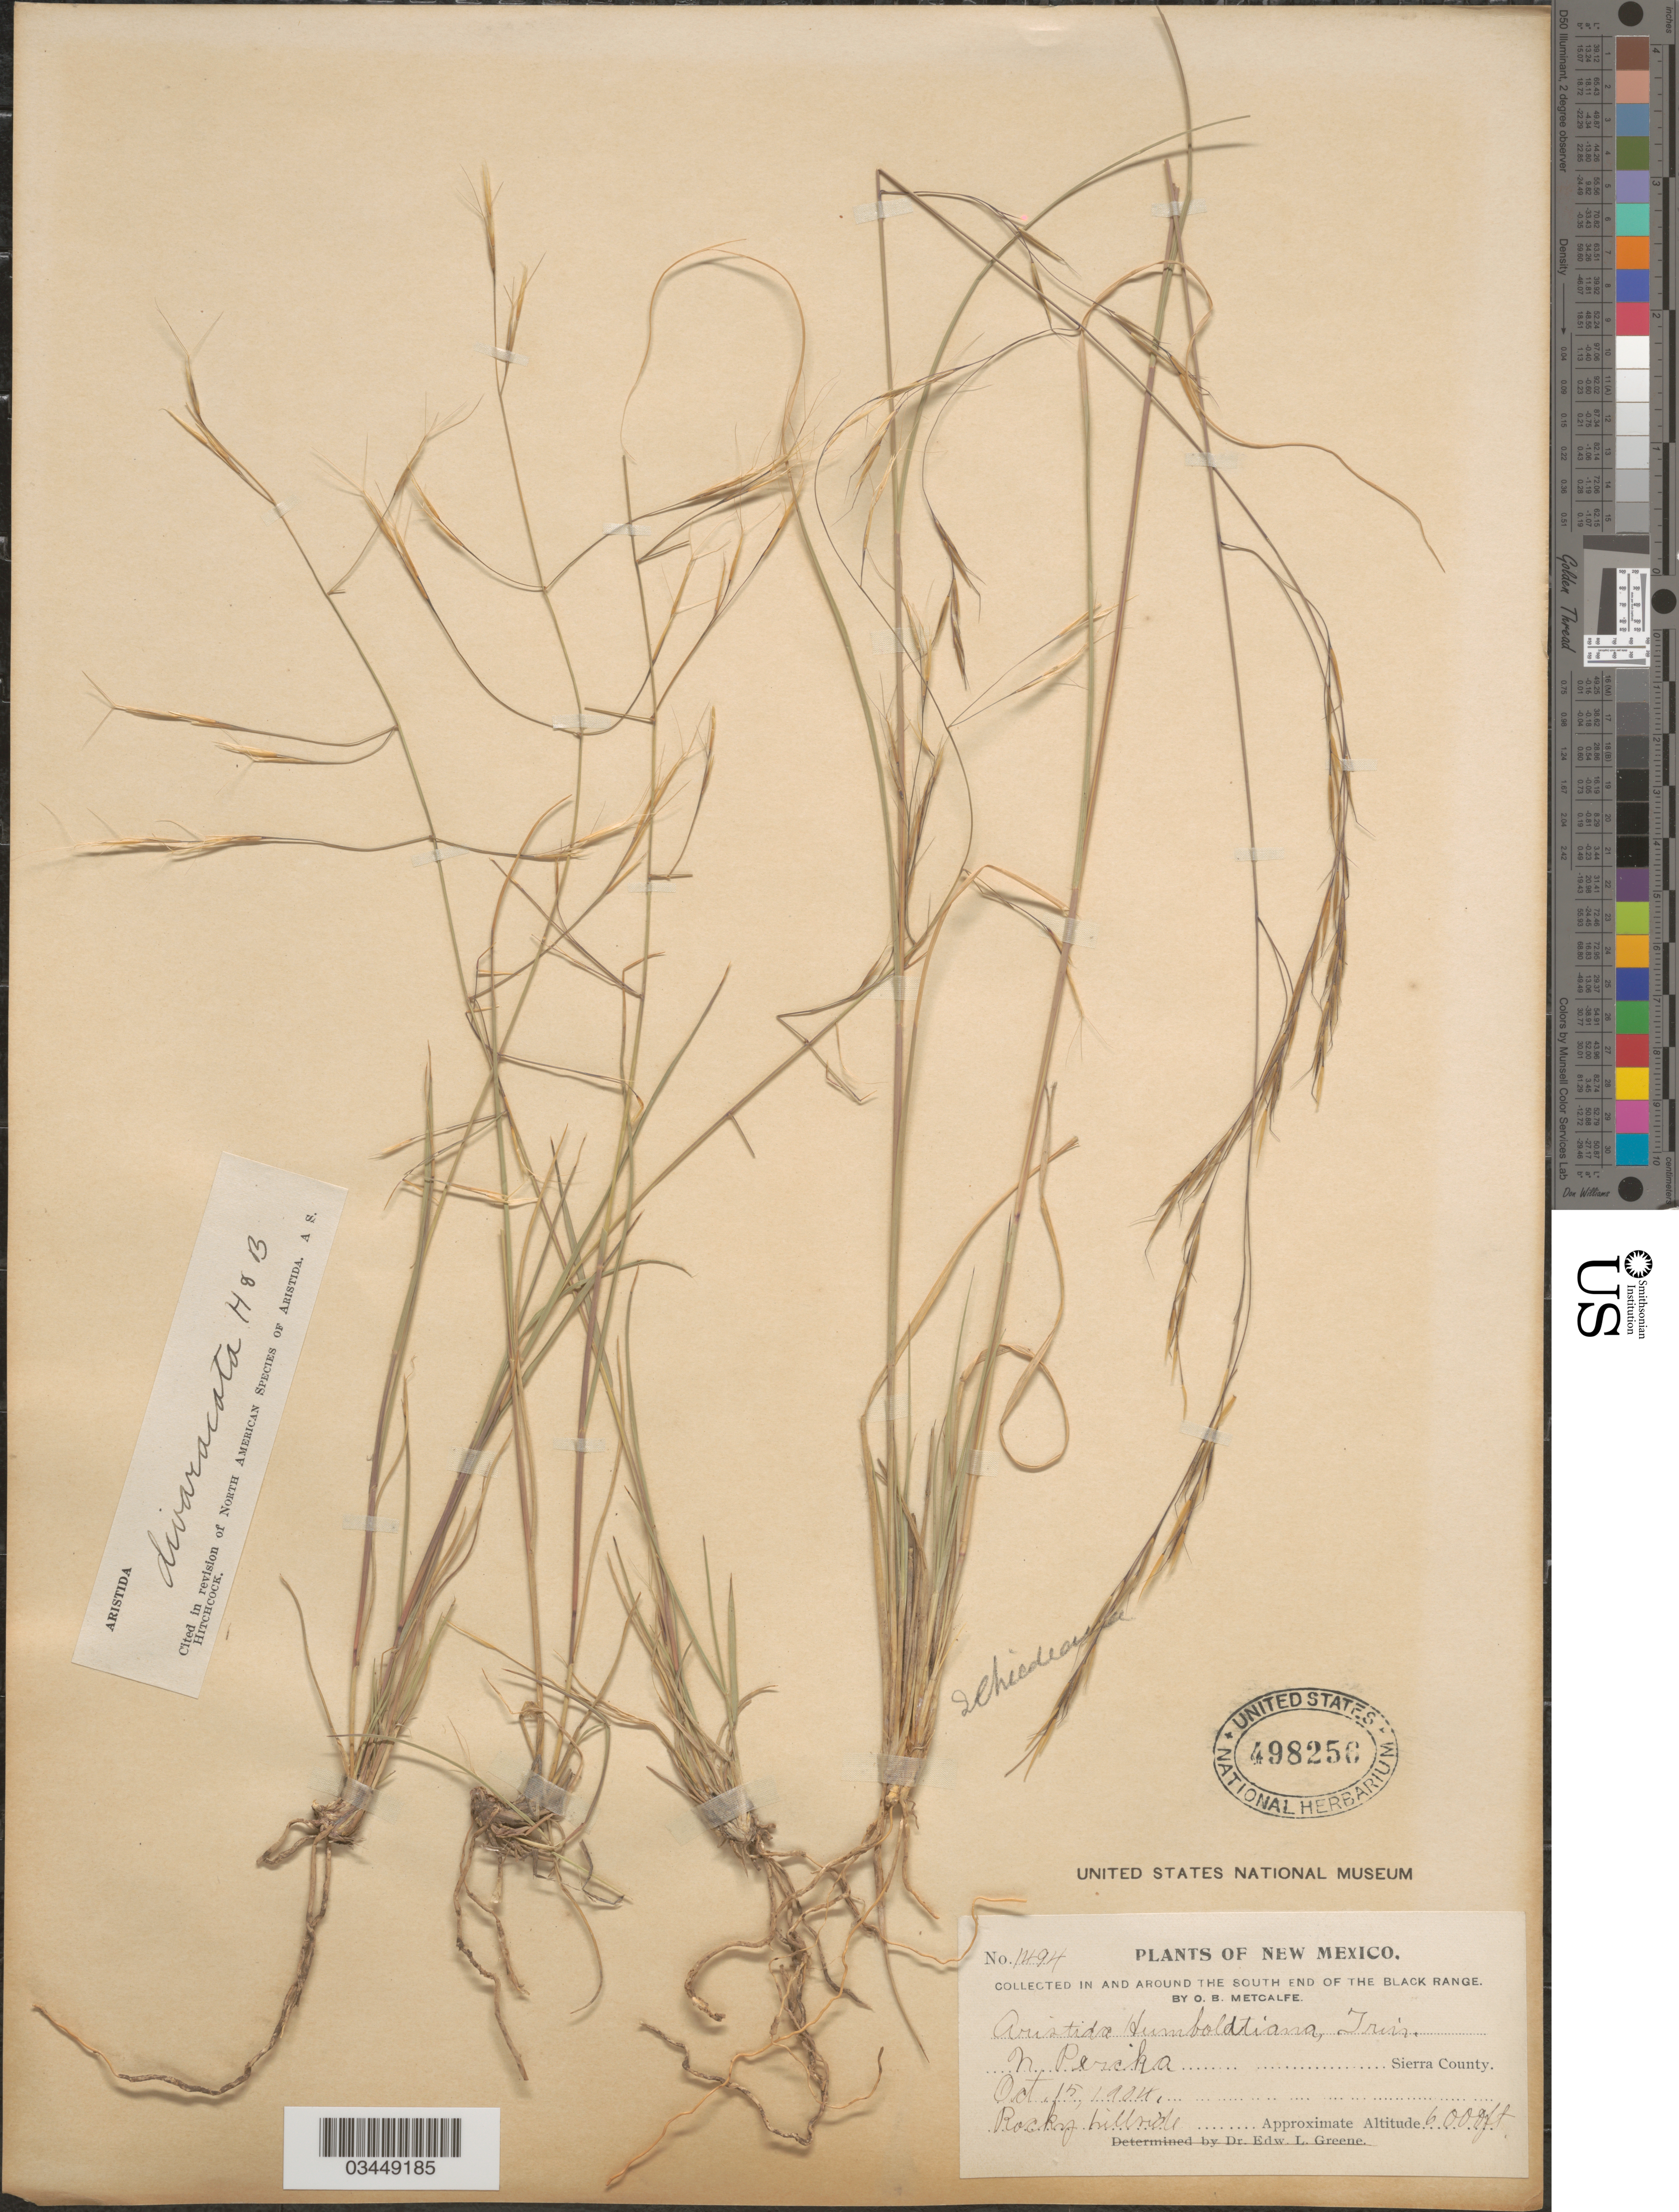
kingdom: Plantae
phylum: Tracheophyta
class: Liliopsida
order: Poales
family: Poaceae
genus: Aristida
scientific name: Aristida divaricata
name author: Humb. & Bonpl. ex Willd.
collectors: O. B. Metcalfe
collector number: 1494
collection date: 1904-10-15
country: United States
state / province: New Mexico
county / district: Sierra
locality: Rocky hillside, N. Percha, in and around the south end of the Black Range, Sierra County.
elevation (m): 1829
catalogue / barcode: US 498256